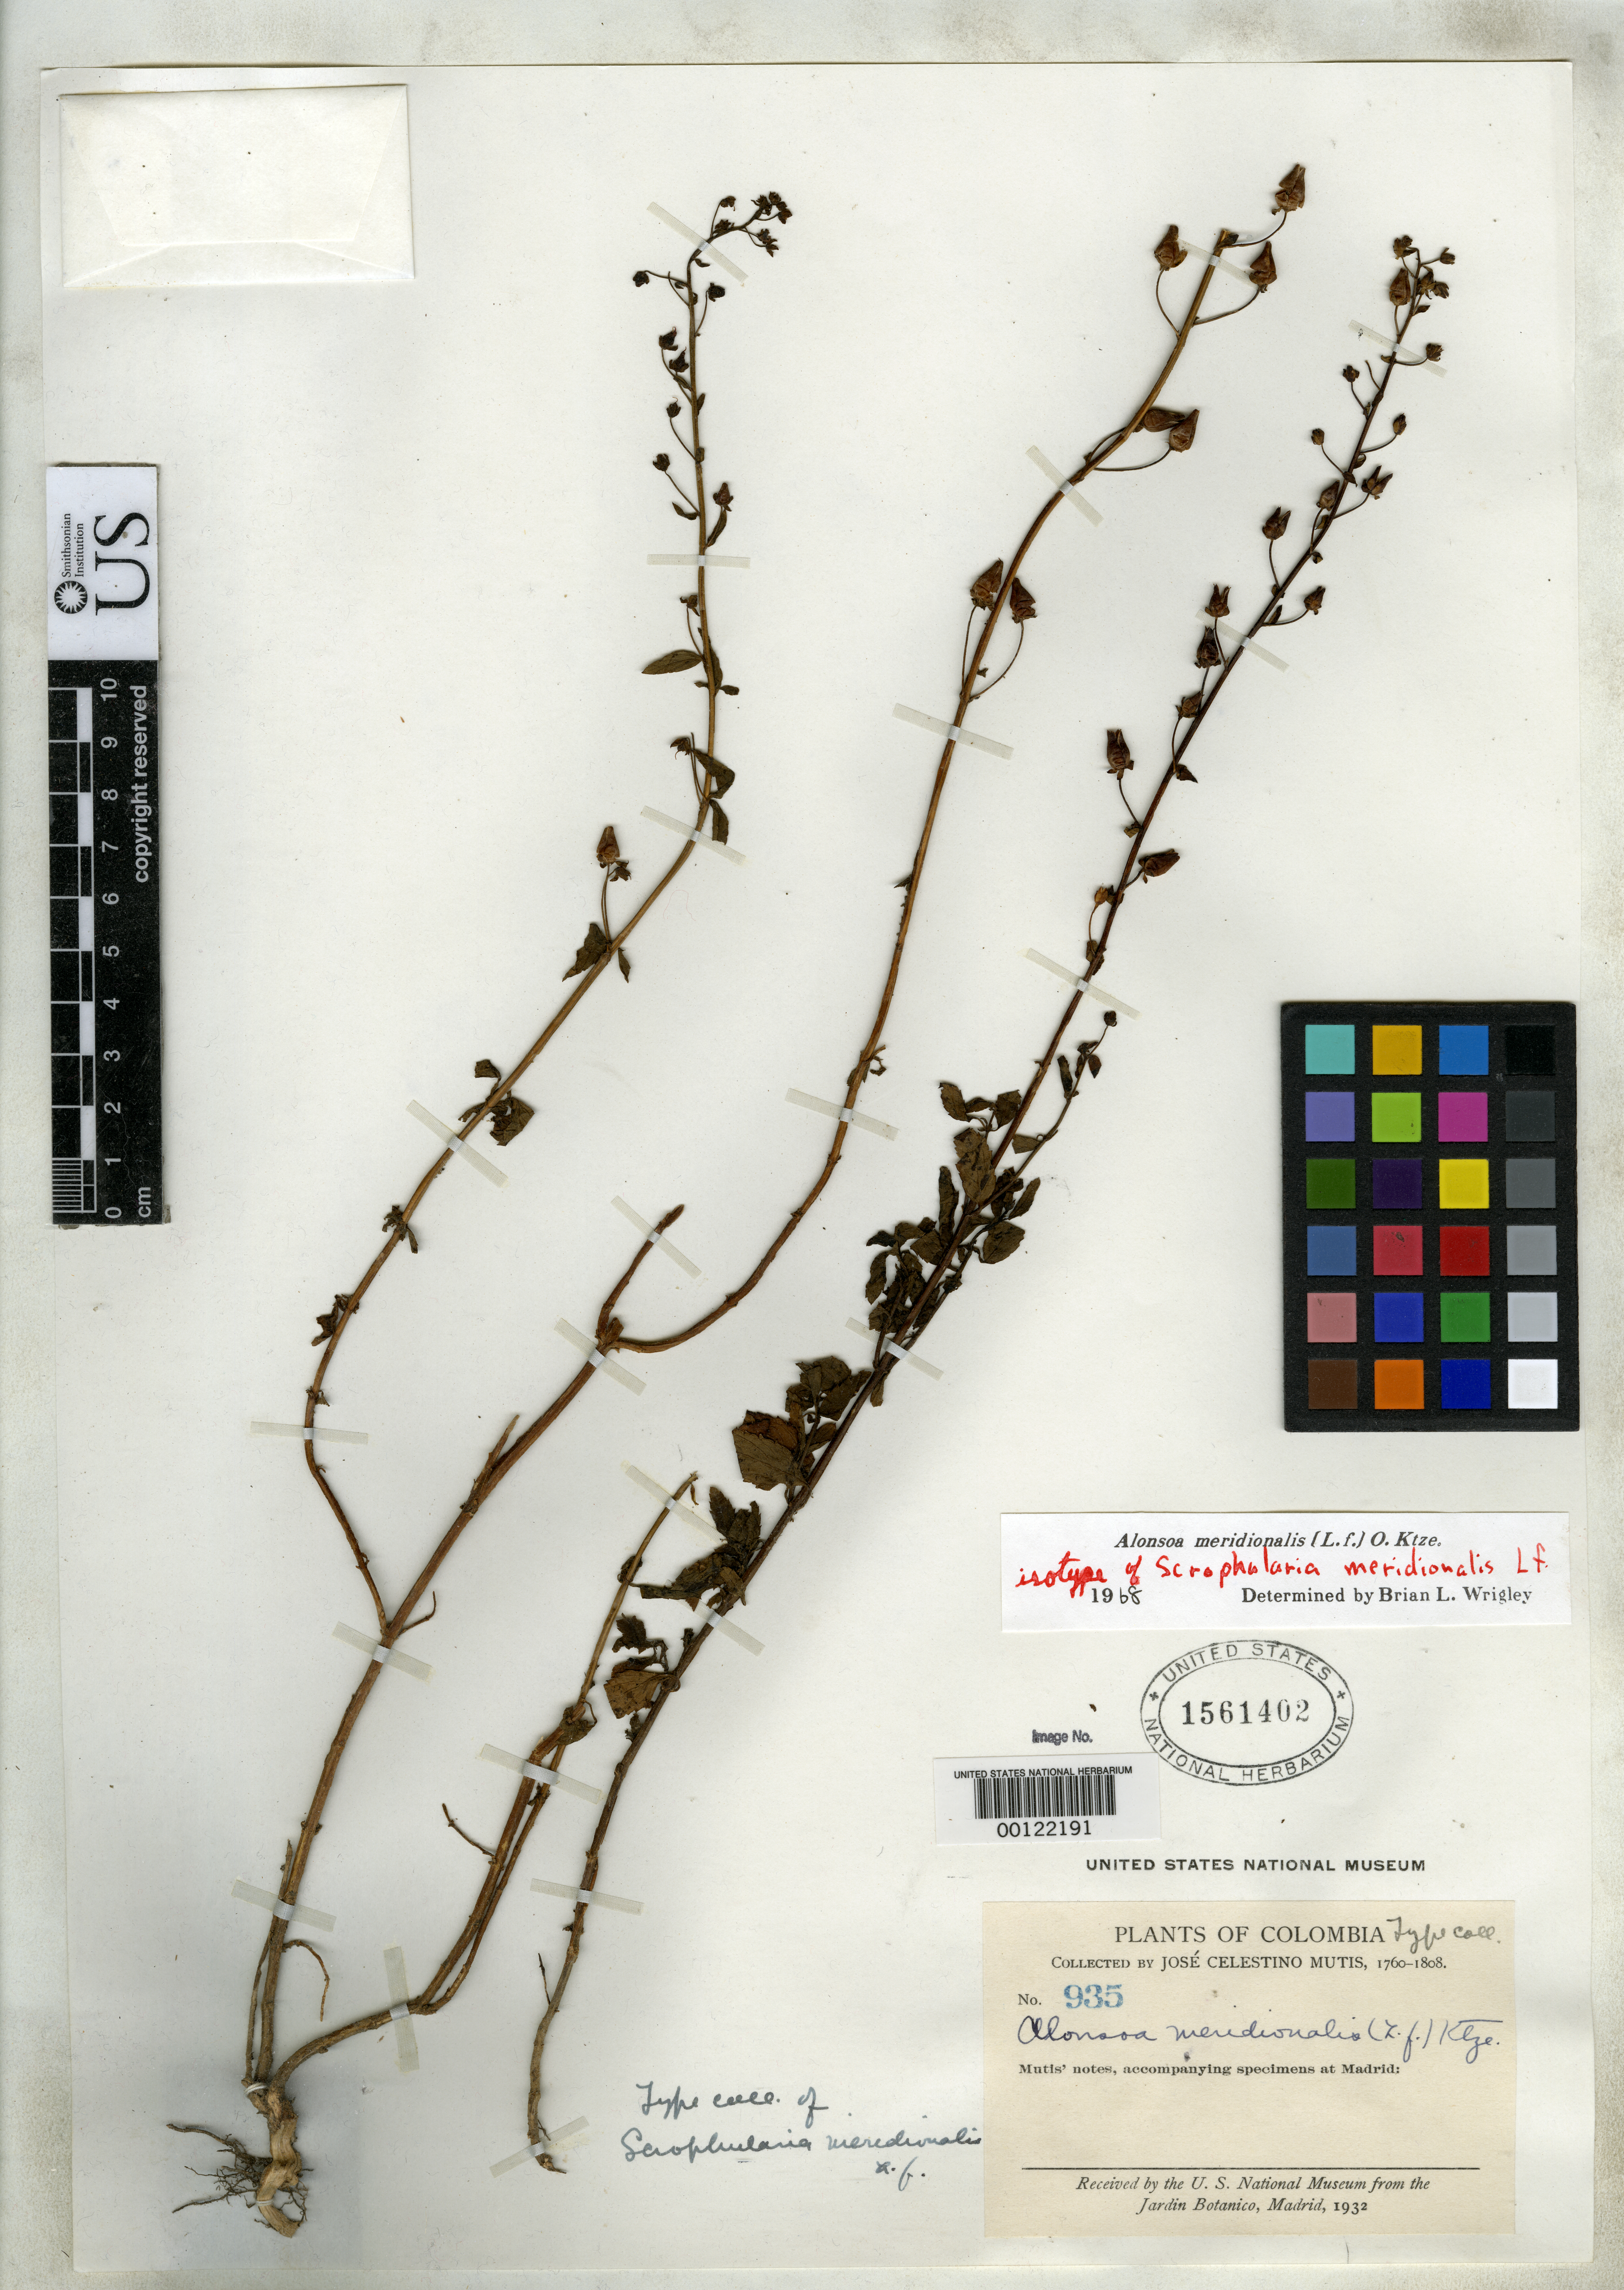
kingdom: Plantae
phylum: Tracheophyta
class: Magnoliopsida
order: Lamiales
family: Scrophulariaceae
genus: Scrophularia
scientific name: Scrophularia meridionalis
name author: L. f.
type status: Isotype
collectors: J. C. B. Mutis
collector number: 935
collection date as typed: to -- --- 1808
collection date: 1808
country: Colombia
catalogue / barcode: US 1561402